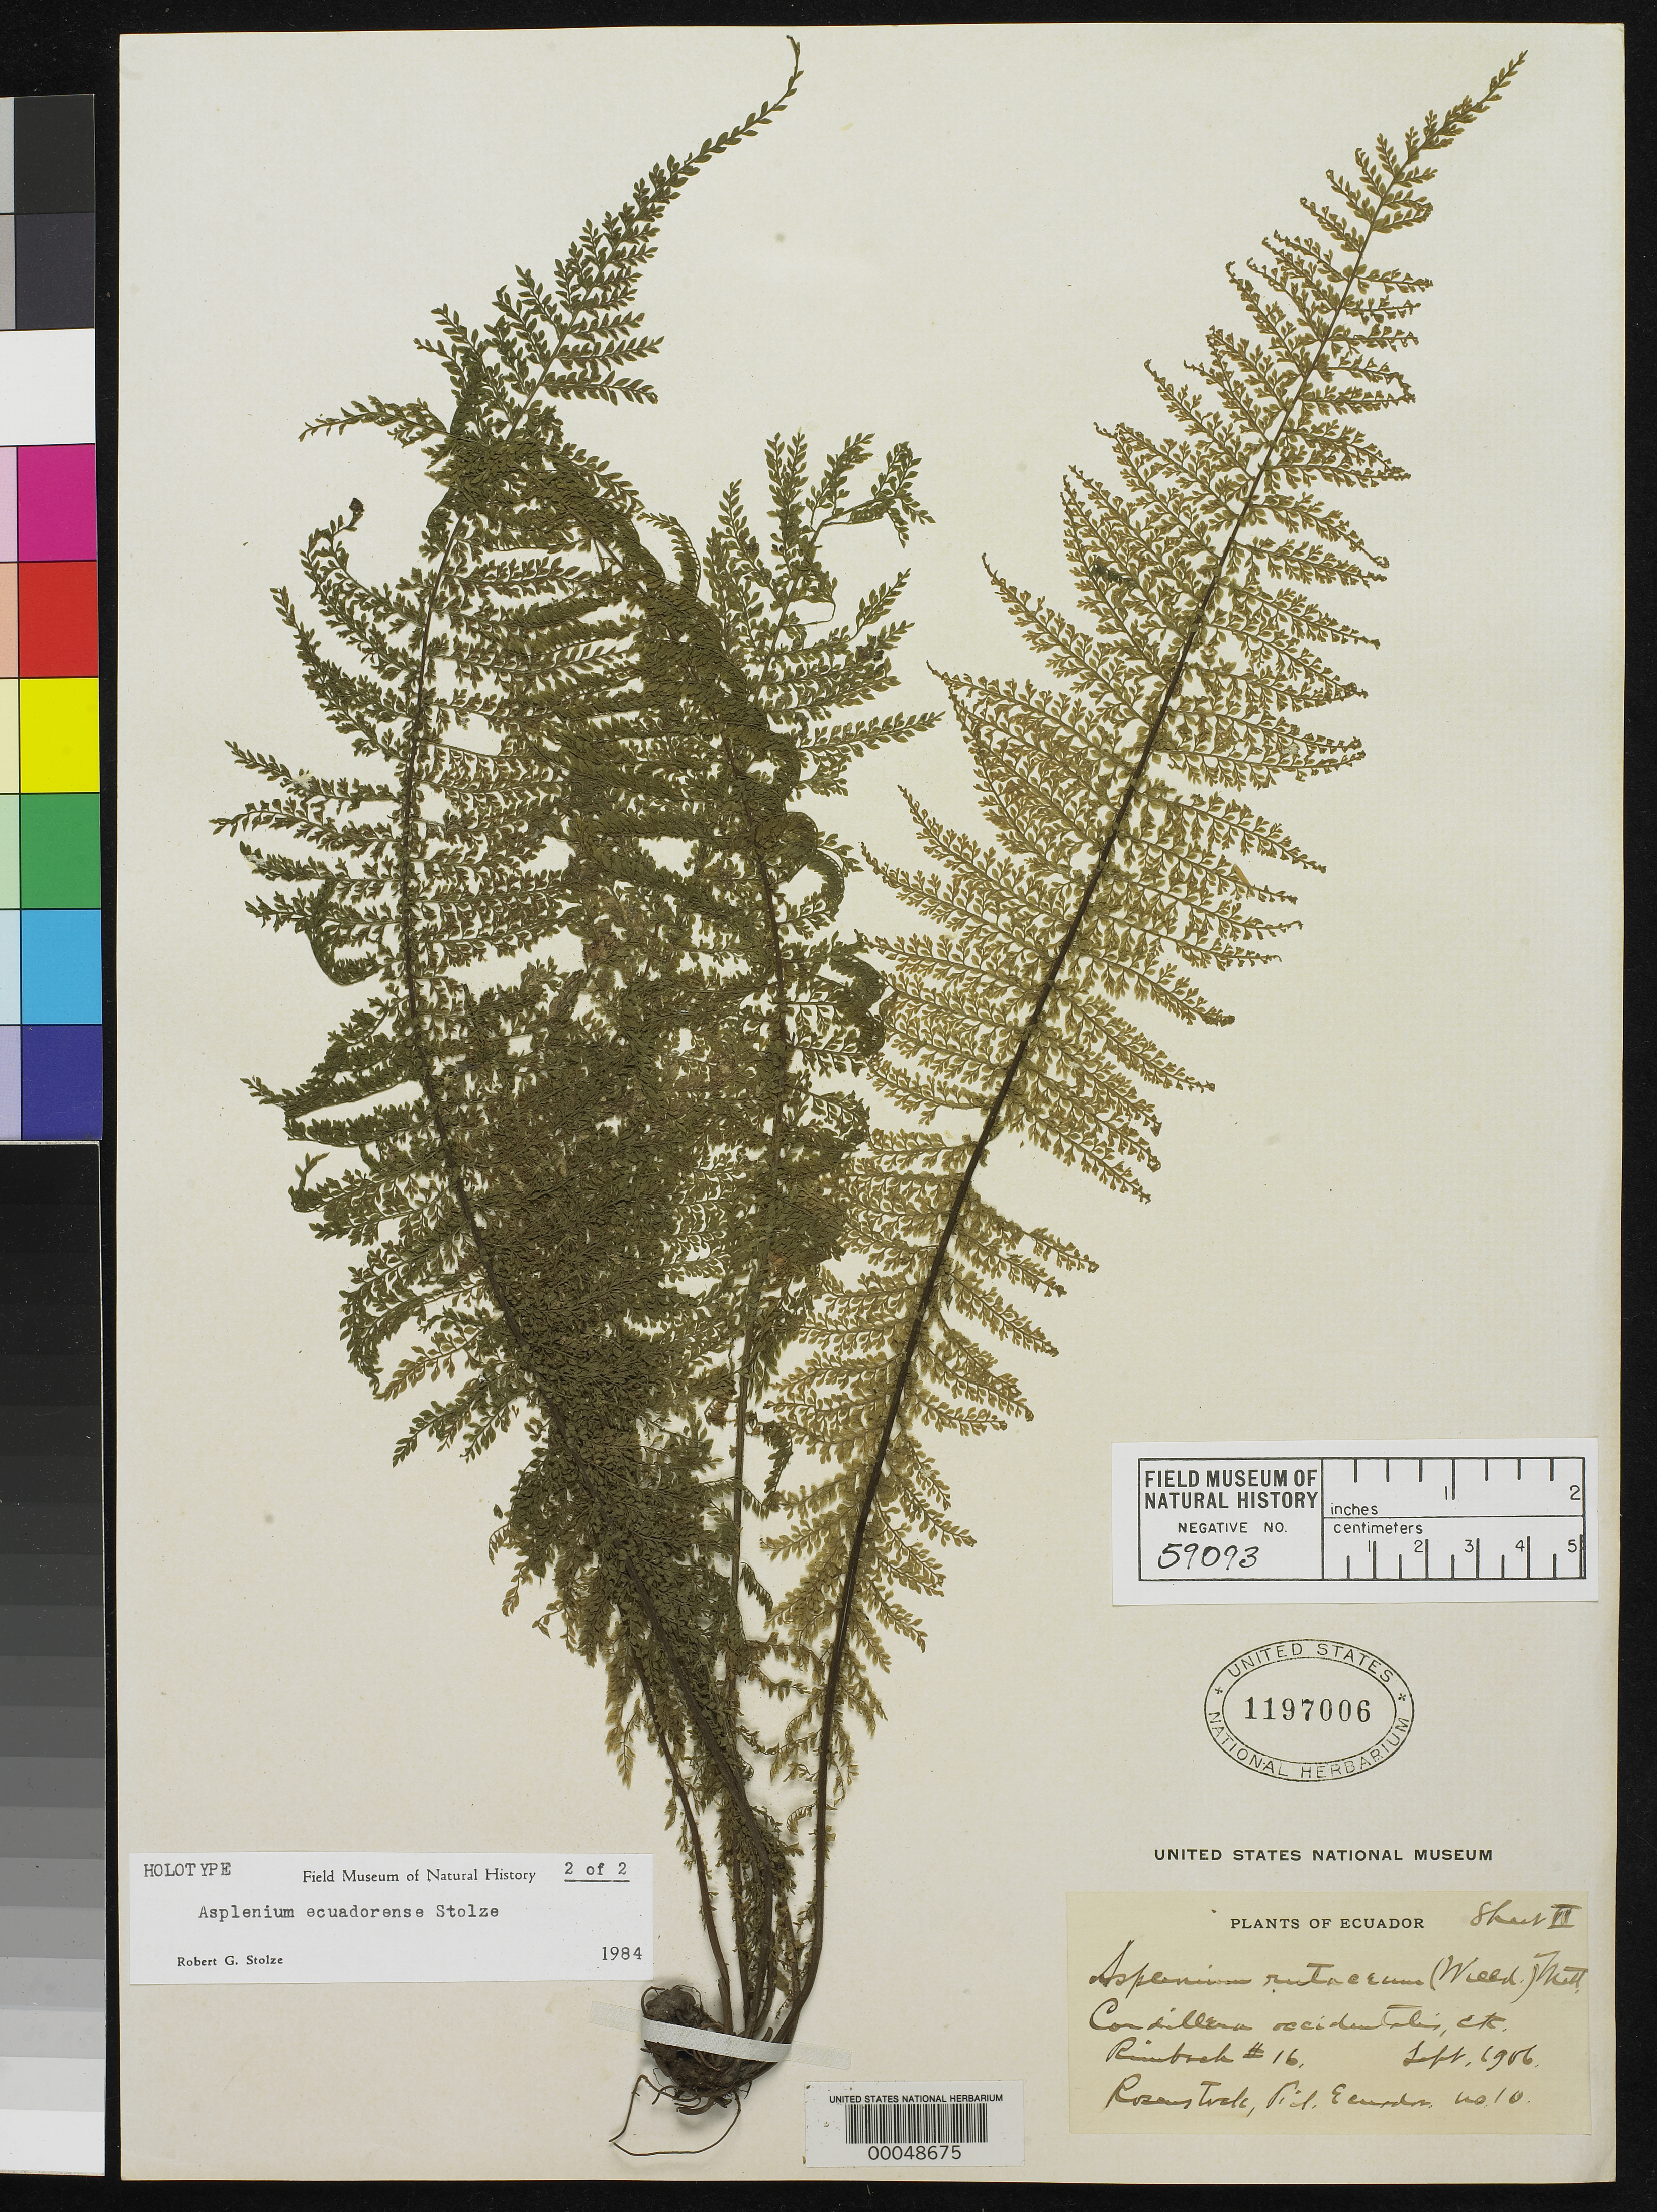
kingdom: Plantae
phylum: Tracheophyta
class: Polypodiopsida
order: Polypodiales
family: Aspleniaceae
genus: Asplenium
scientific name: Asplenium ecuadorensis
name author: Stolze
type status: Holotype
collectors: A. Rimbach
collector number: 16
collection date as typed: Sep 1906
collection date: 1906-09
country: Ecuador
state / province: Bolívar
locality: Cordillera Occidental, Rio Suquibi.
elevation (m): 500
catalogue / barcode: US 1197006